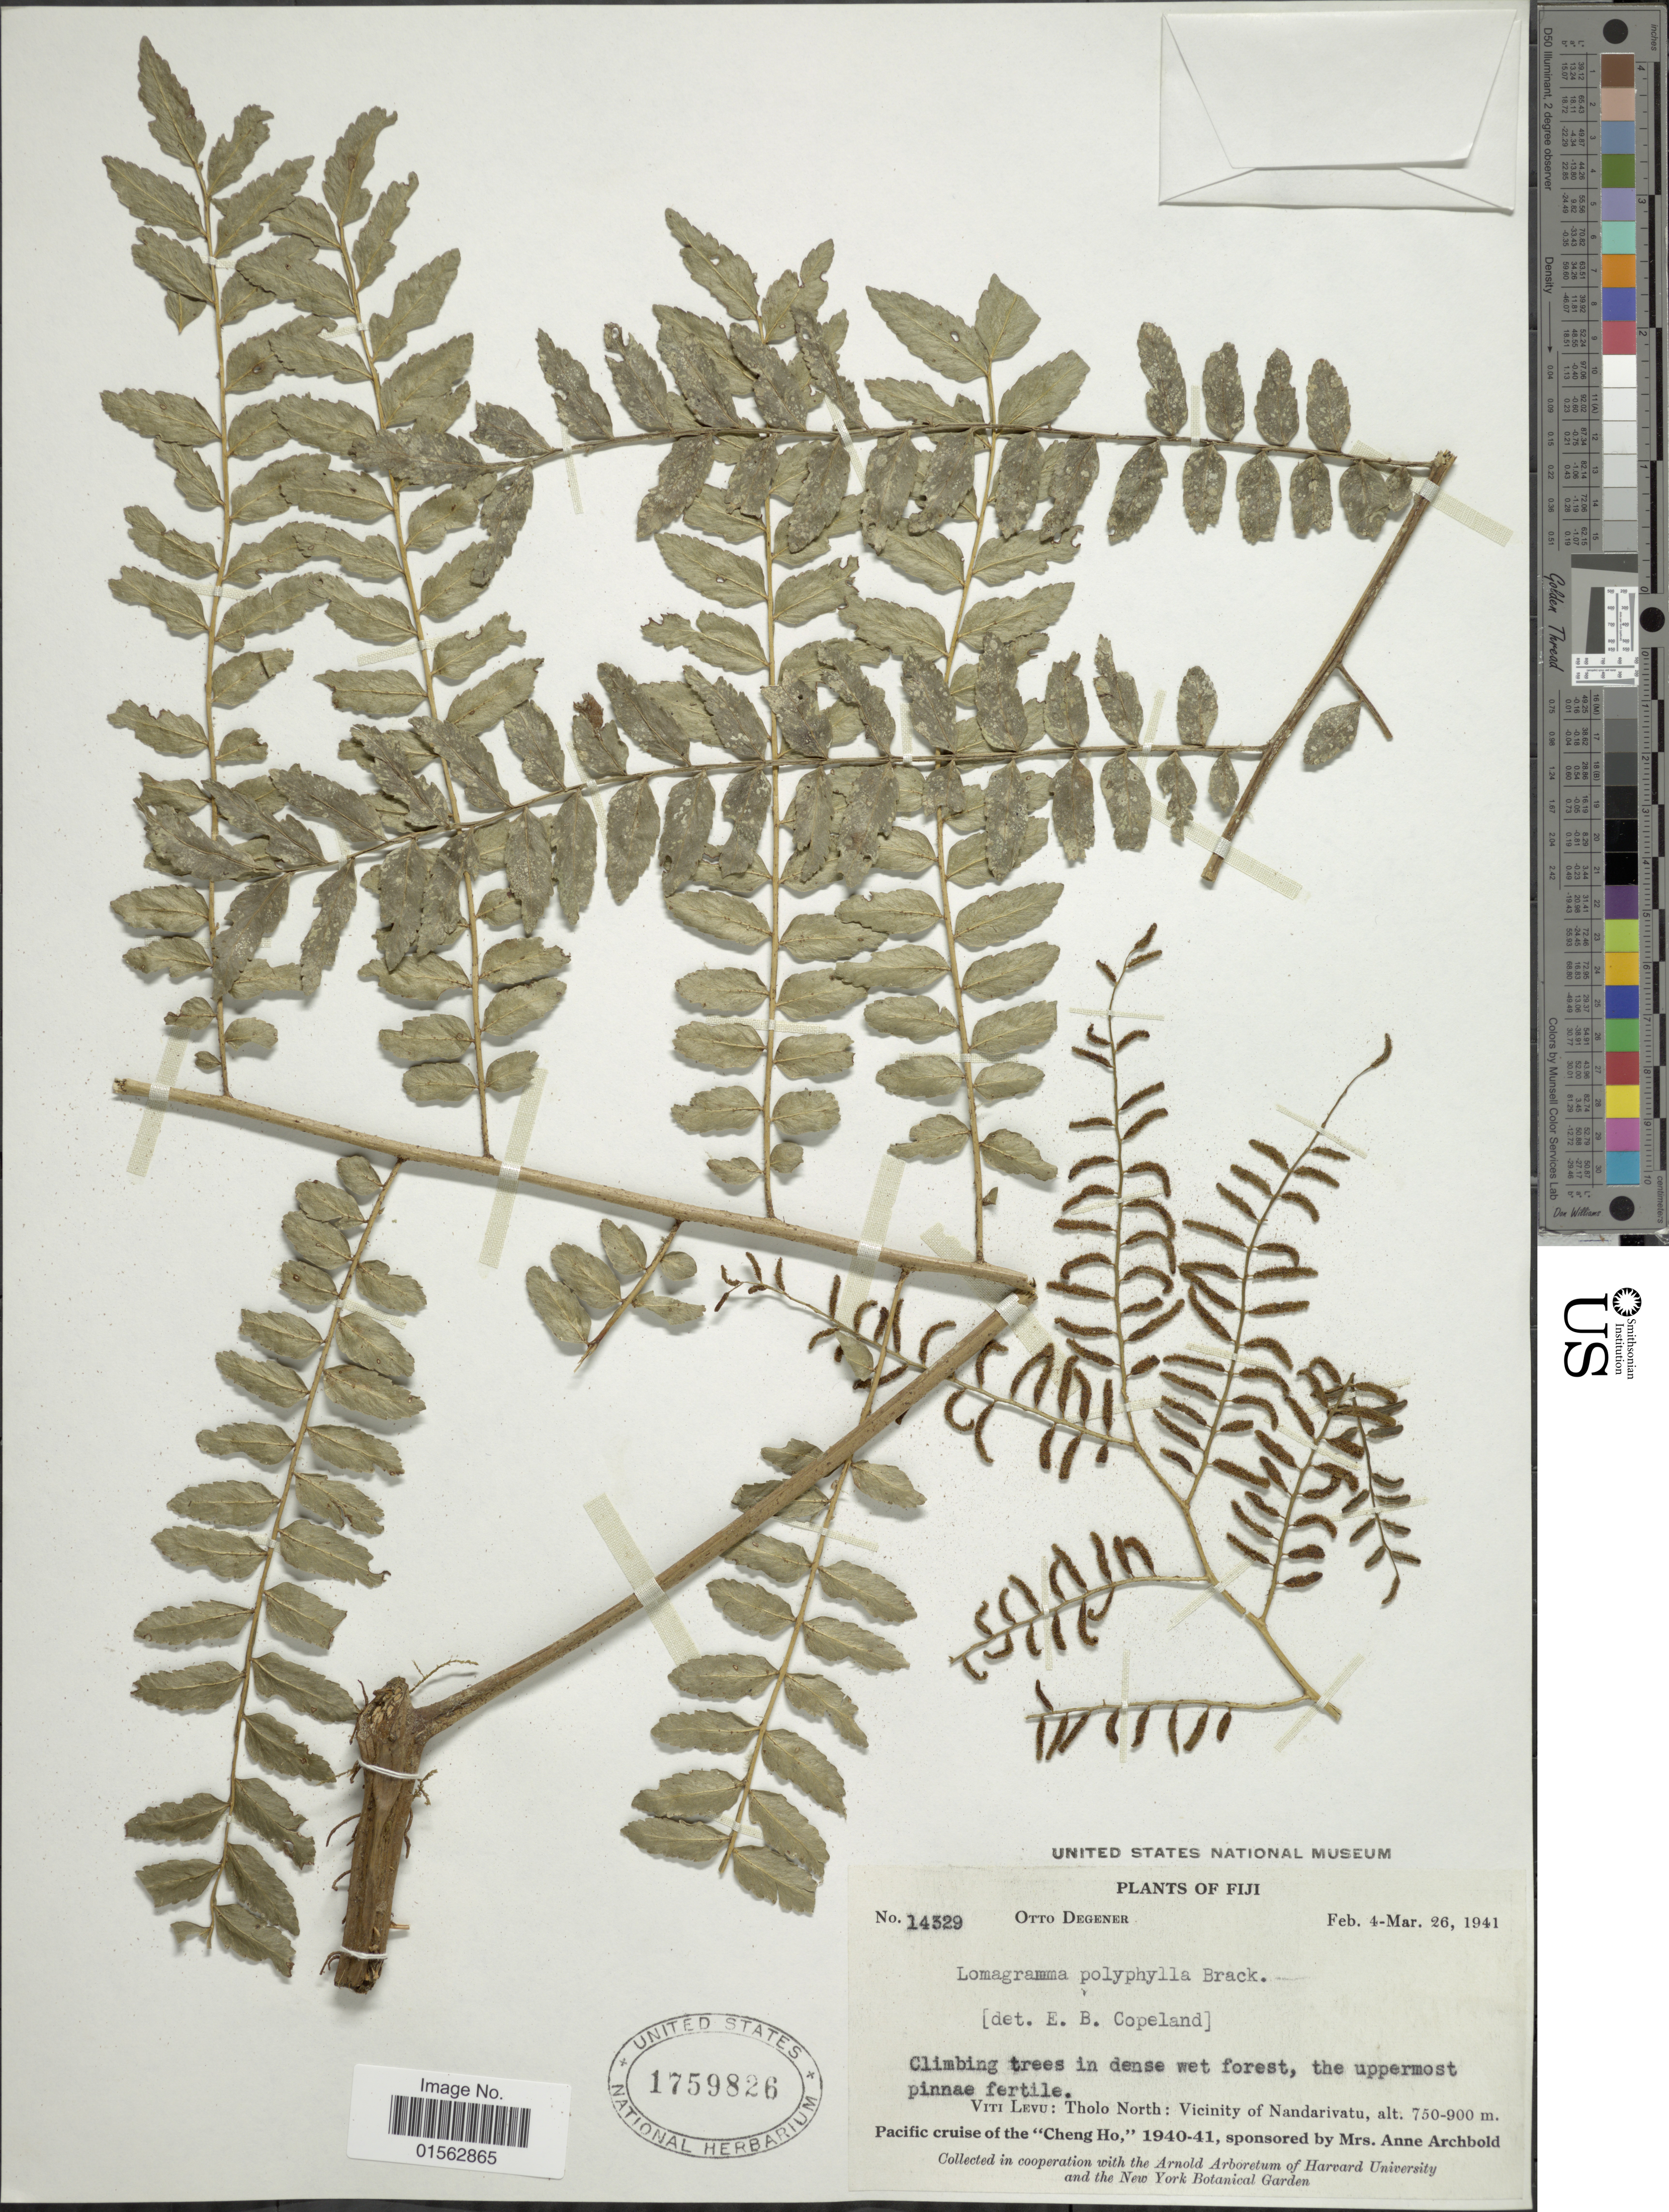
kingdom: Plantae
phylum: Tracheophyta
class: Polypodiopsida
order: Polypodiales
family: Dryopteridaceae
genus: Lomagramma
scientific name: Lomagramma polyphylla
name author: Brack. in Wilkes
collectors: O. Degener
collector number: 14329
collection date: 1941-02-04/1941-03-26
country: Fiji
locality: Fiji, climbing trees in dense forest, the uppermost pinnae fertile, Viti Levu: Tholo North: Vicinity of Nandarivatu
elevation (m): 750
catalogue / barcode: US 1759826